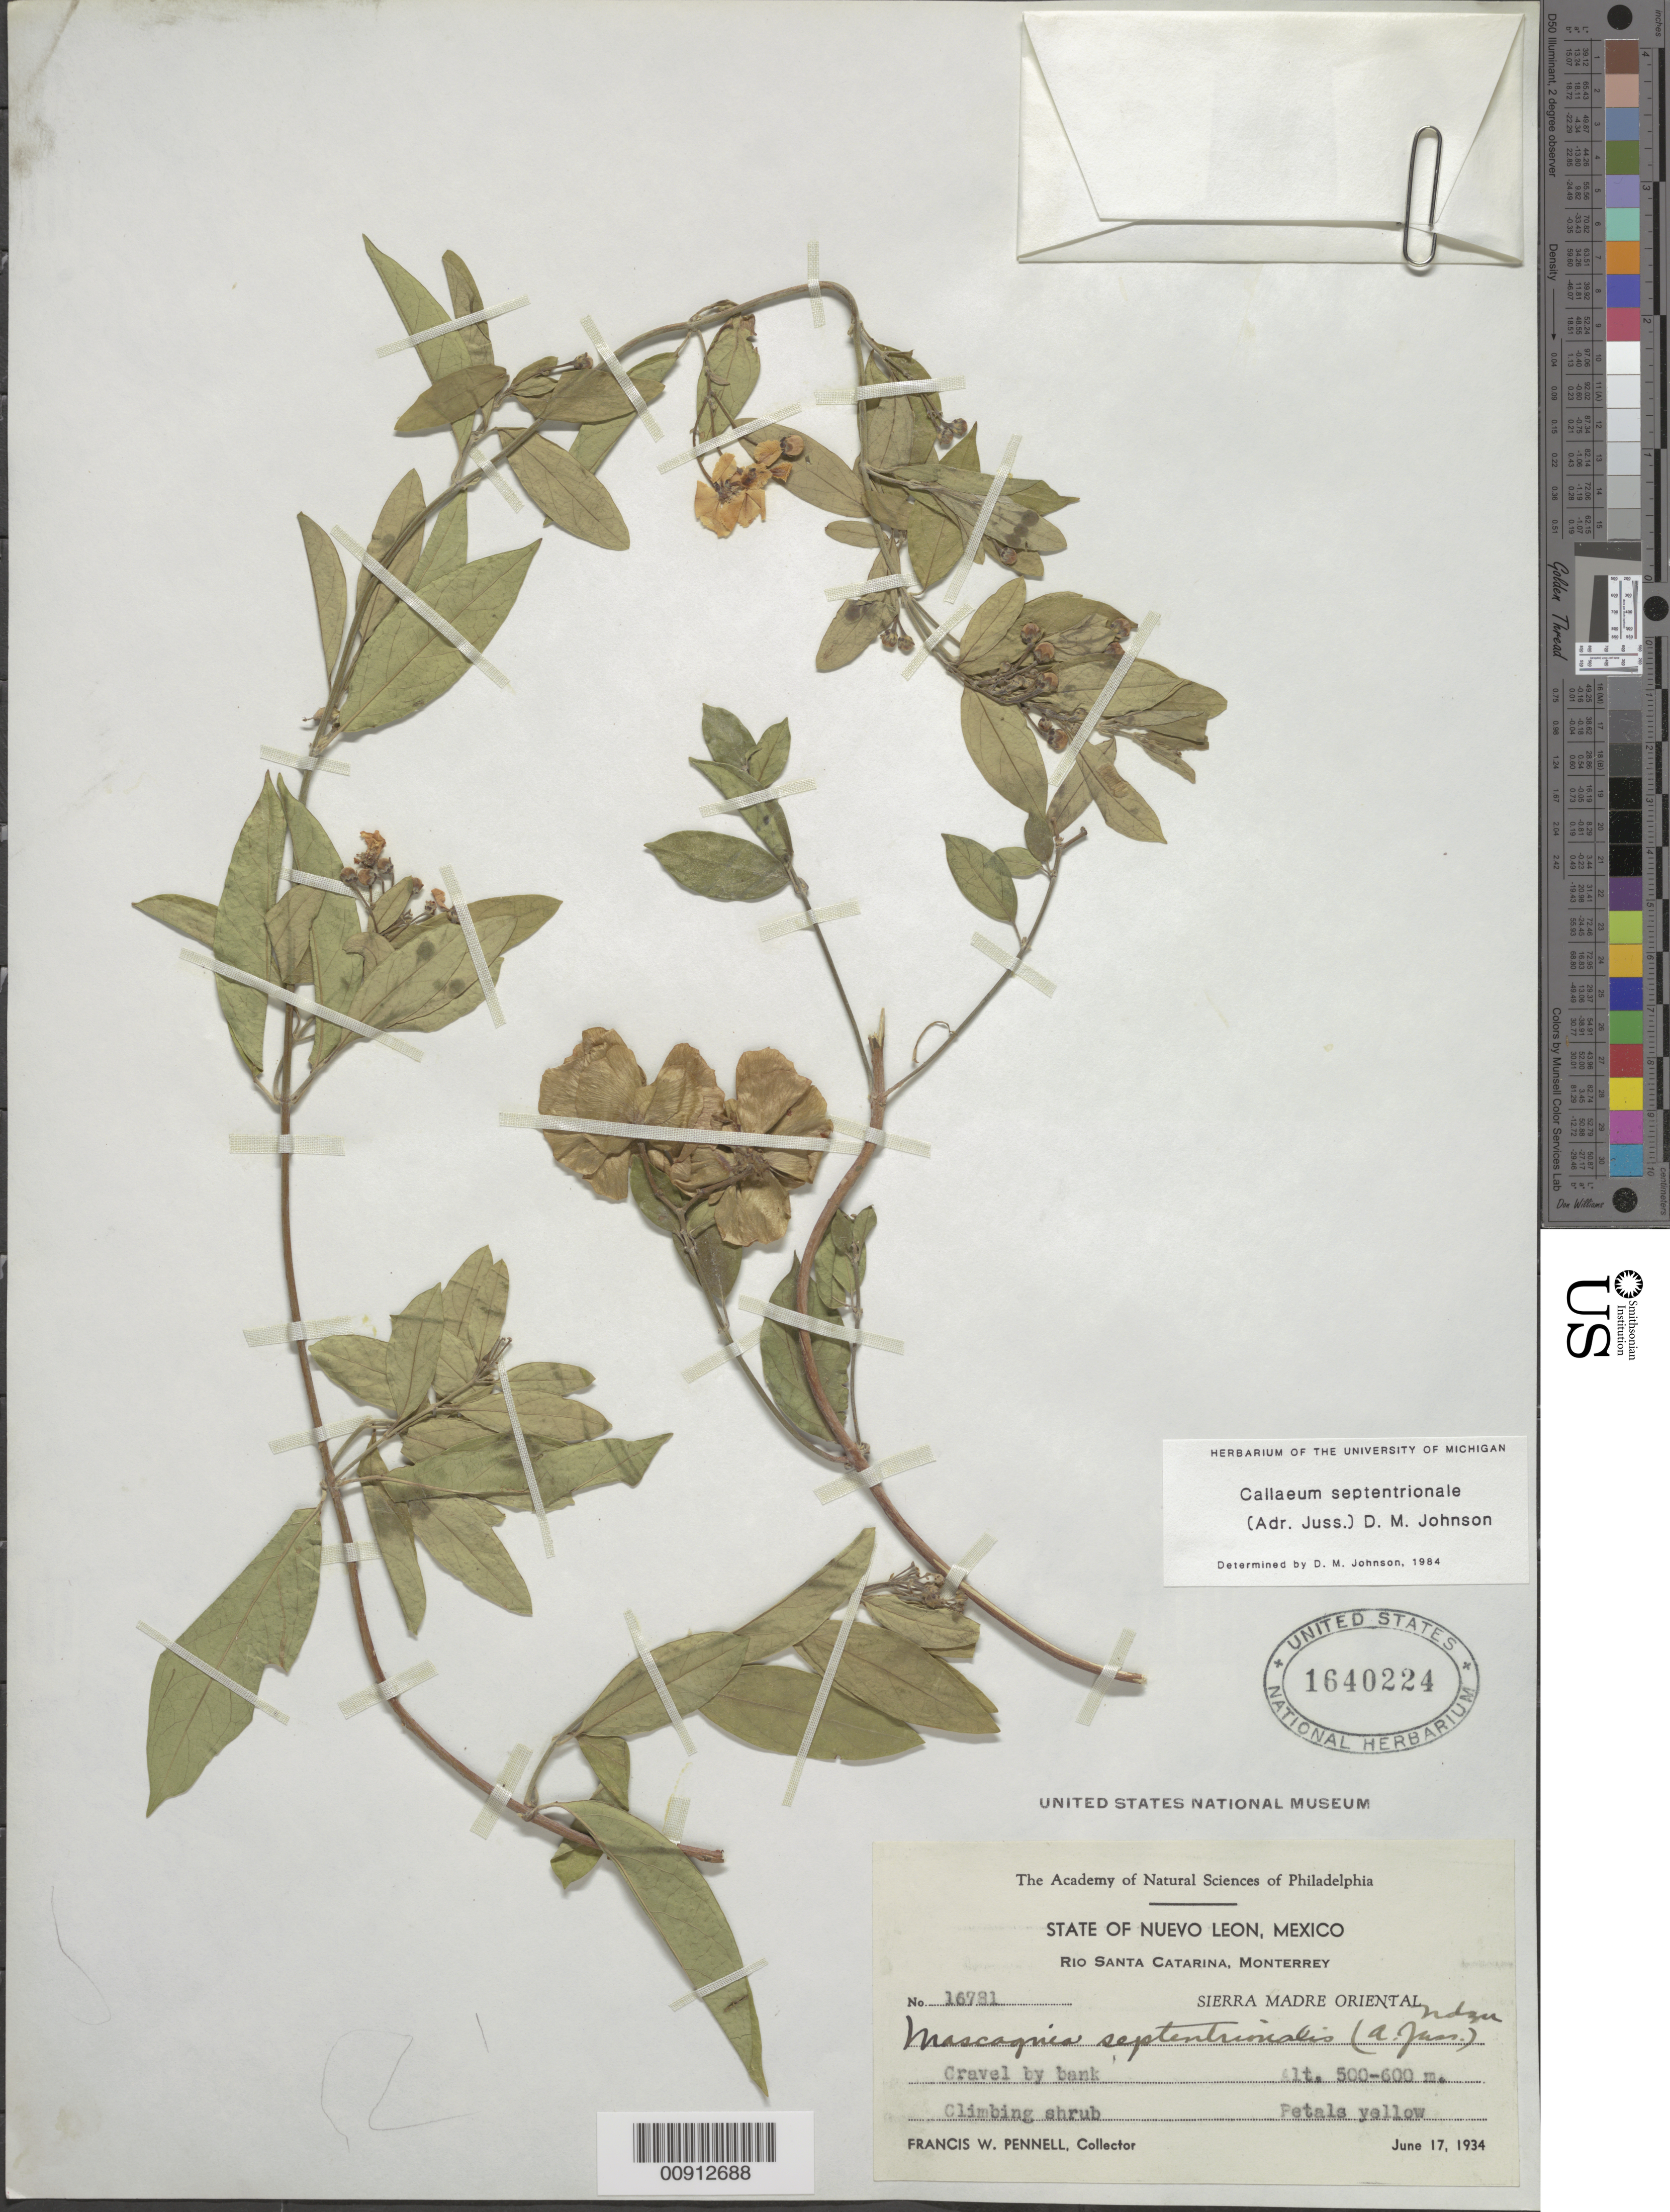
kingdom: Plantae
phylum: Tracheophyta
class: Magnoliopsida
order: Malpighiales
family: Malpighiaceae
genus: Callaeum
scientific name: Callaeum septentrionale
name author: (A. Juss.) D.M. Johnson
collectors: F. W. Pennell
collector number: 16781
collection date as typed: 17 Jun 1934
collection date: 1934-06-17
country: Mexico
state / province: Nuevo León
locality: Río Santa Catarina, Monterrey, State of Nuevo León. Sierra Madre Oriental.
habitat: Gravel by bank.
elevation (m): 600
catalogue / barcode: US 1640224